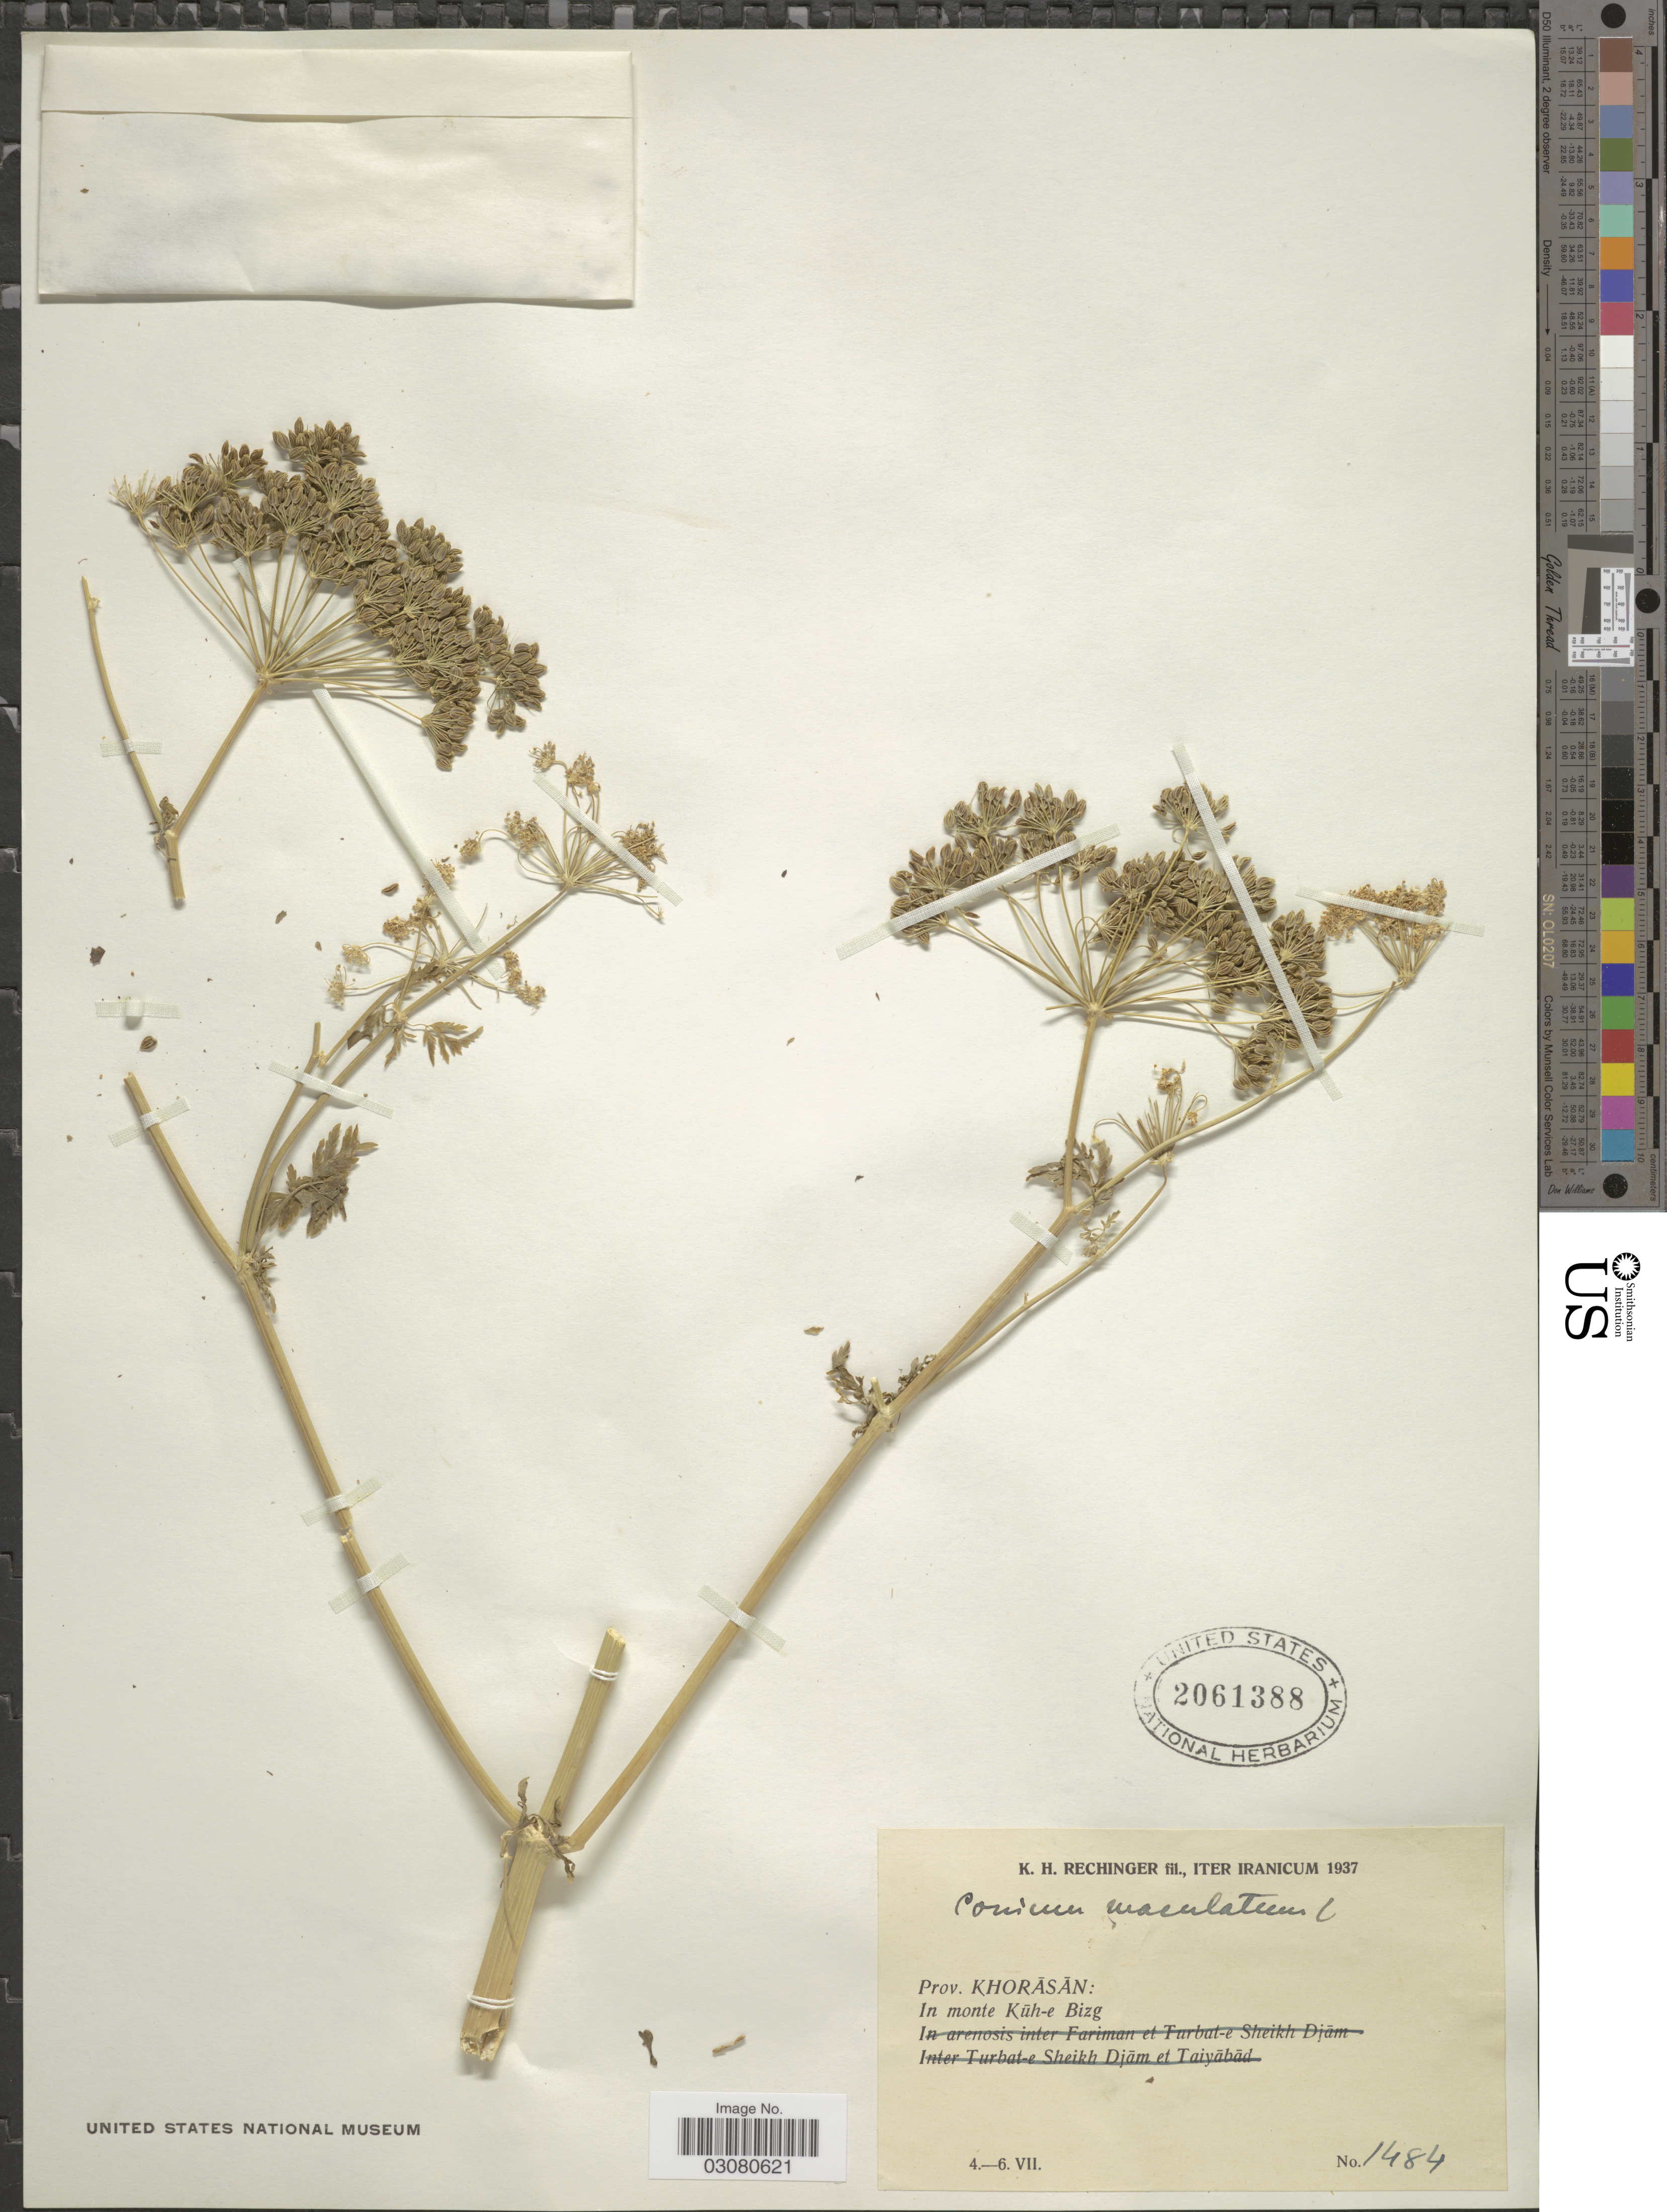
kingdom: Plantae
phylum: Tracheophyta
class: Magnoliopsida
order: Apiales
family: Apiaceae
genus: Conium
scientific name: Conium maculatum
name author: L.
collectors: K. H. Rechinger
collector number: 1484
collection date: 1937-07-04/1937-07-06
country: Iran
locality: In monte Kuh-e Bizg.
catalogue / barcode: US 2061388